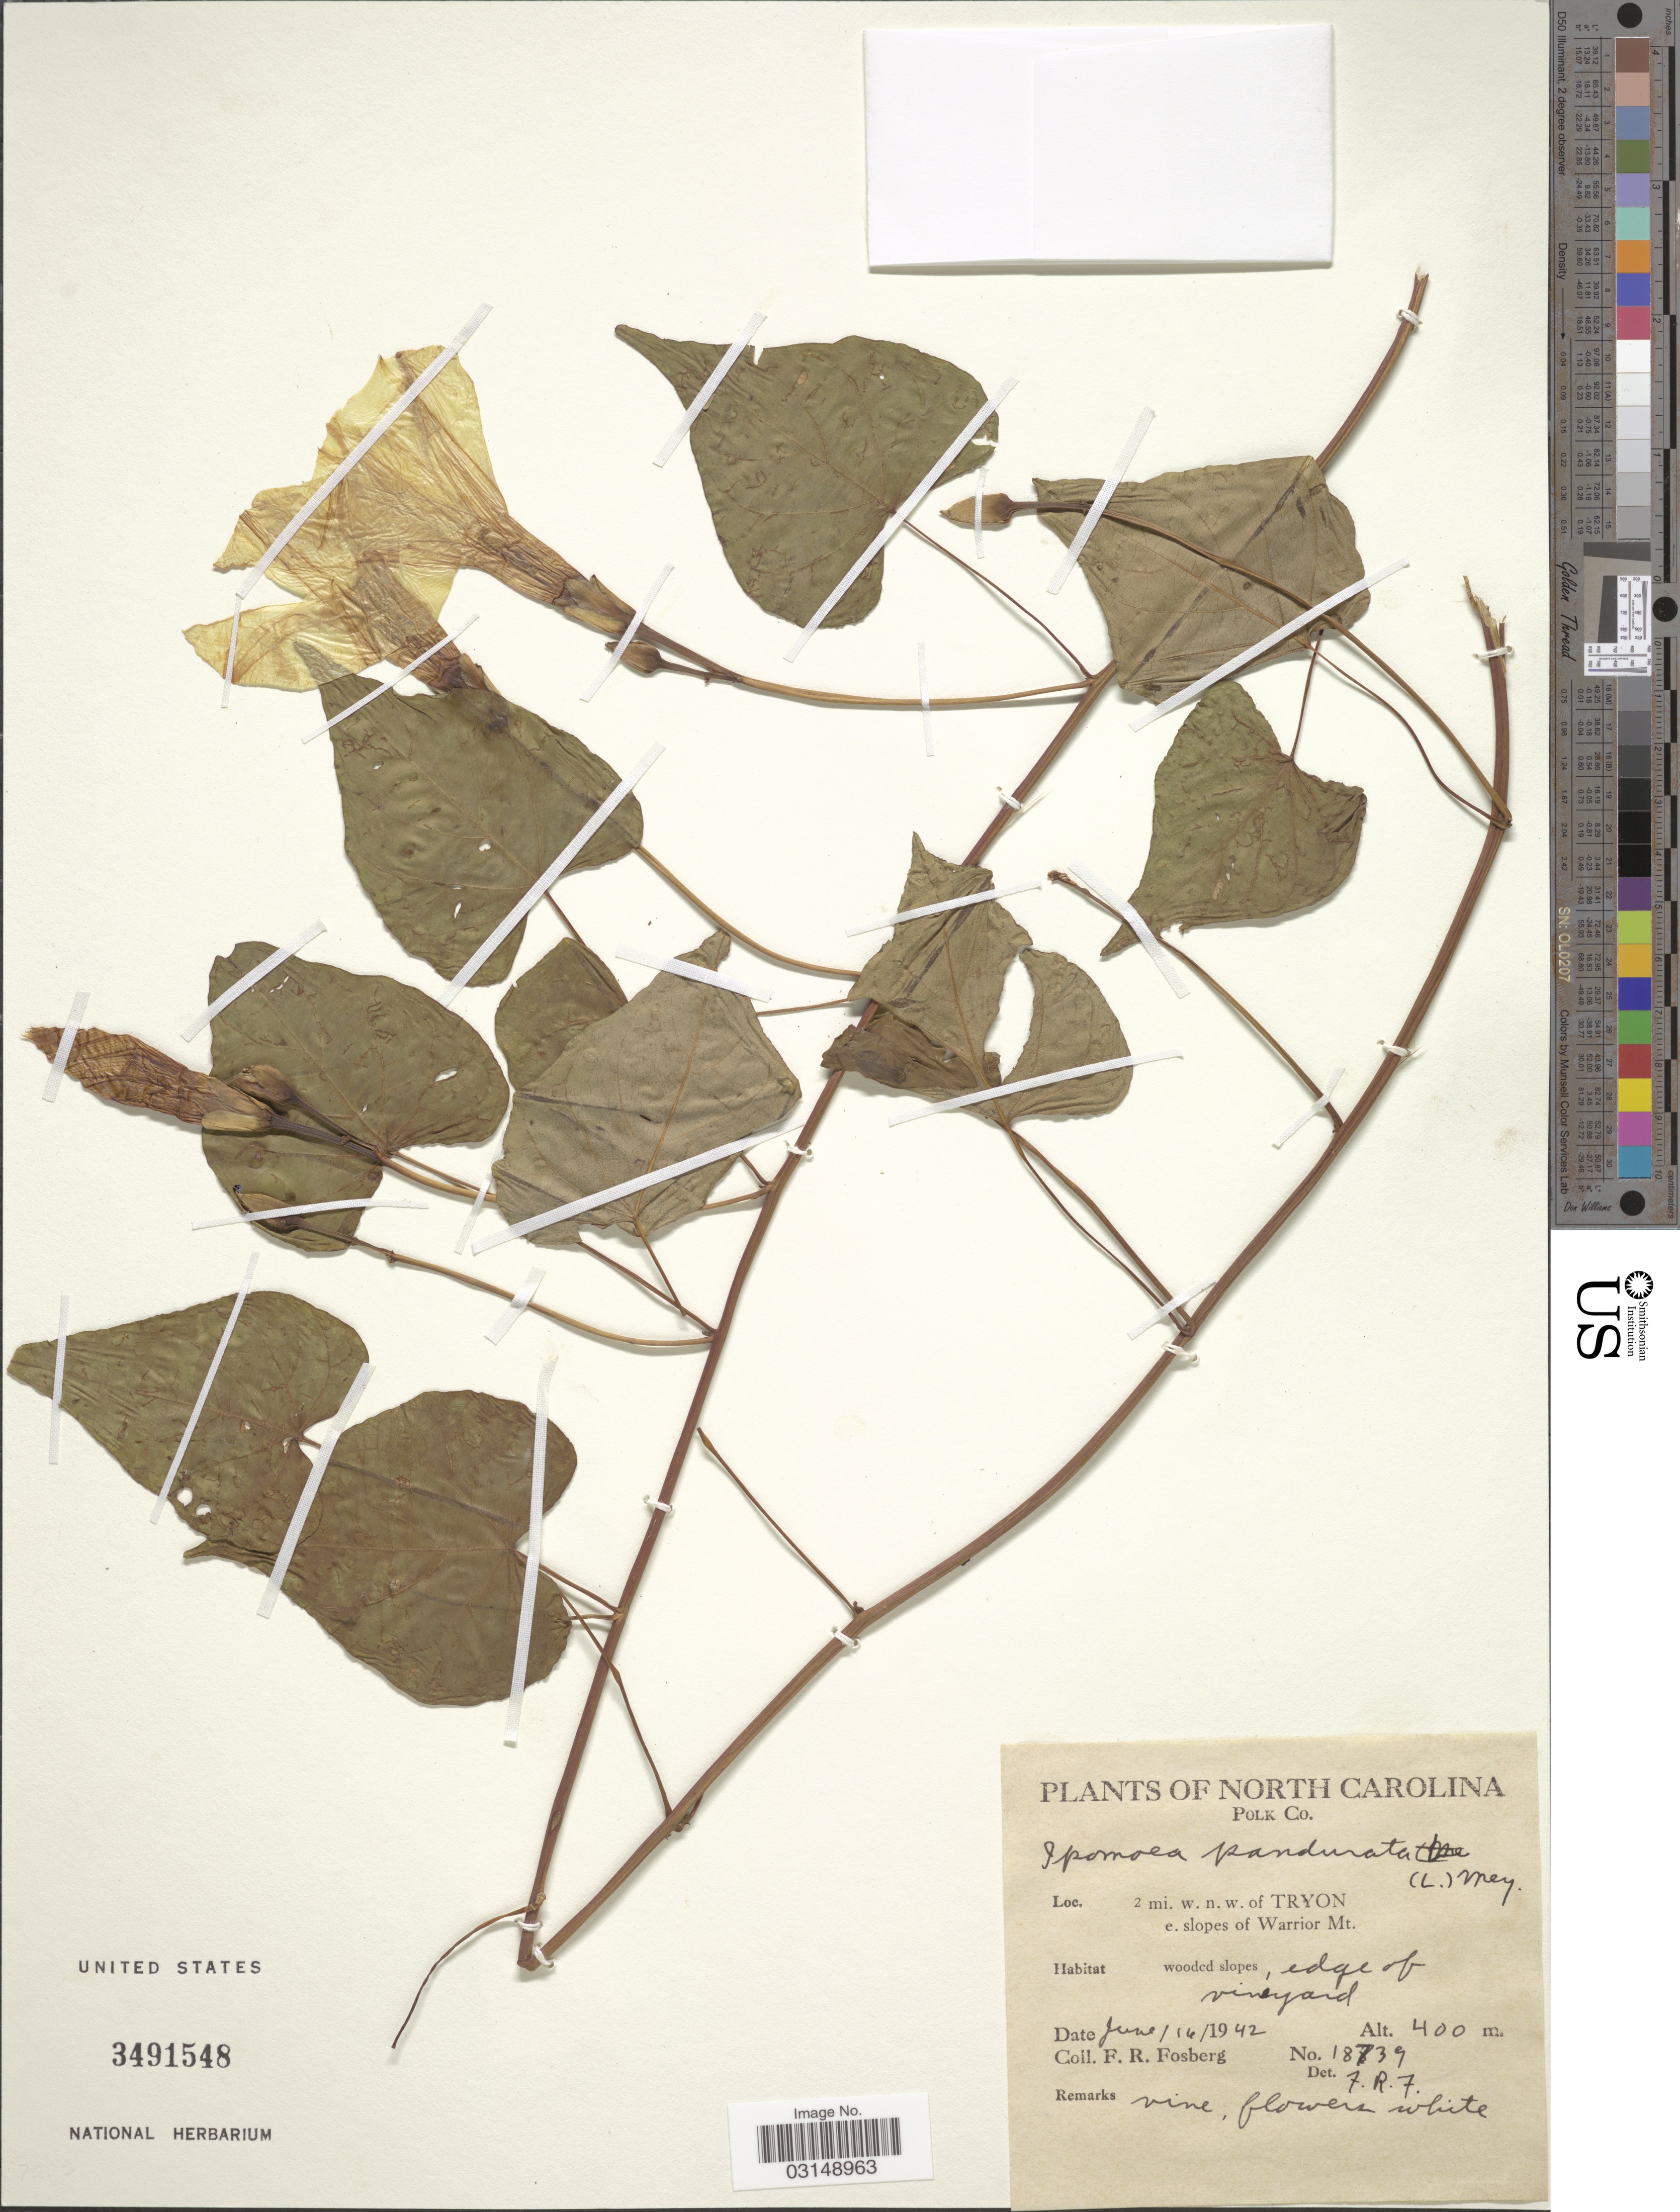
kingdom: Plantae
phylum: Tracheophyta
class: Magnoliopsida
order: Solanales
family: Convolvulaceae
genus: Ipomoea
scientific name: Ipomoea pandurata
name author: (L.) G. Mey.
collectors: F. R. Fosberg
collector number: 18739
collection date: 1942-06-16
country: United States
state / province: North Carolina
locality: Polk Co. 2 mi. w.n.w. of Tryon e. slopes of Warror Mt.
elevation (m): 400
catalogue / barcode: US 3491548